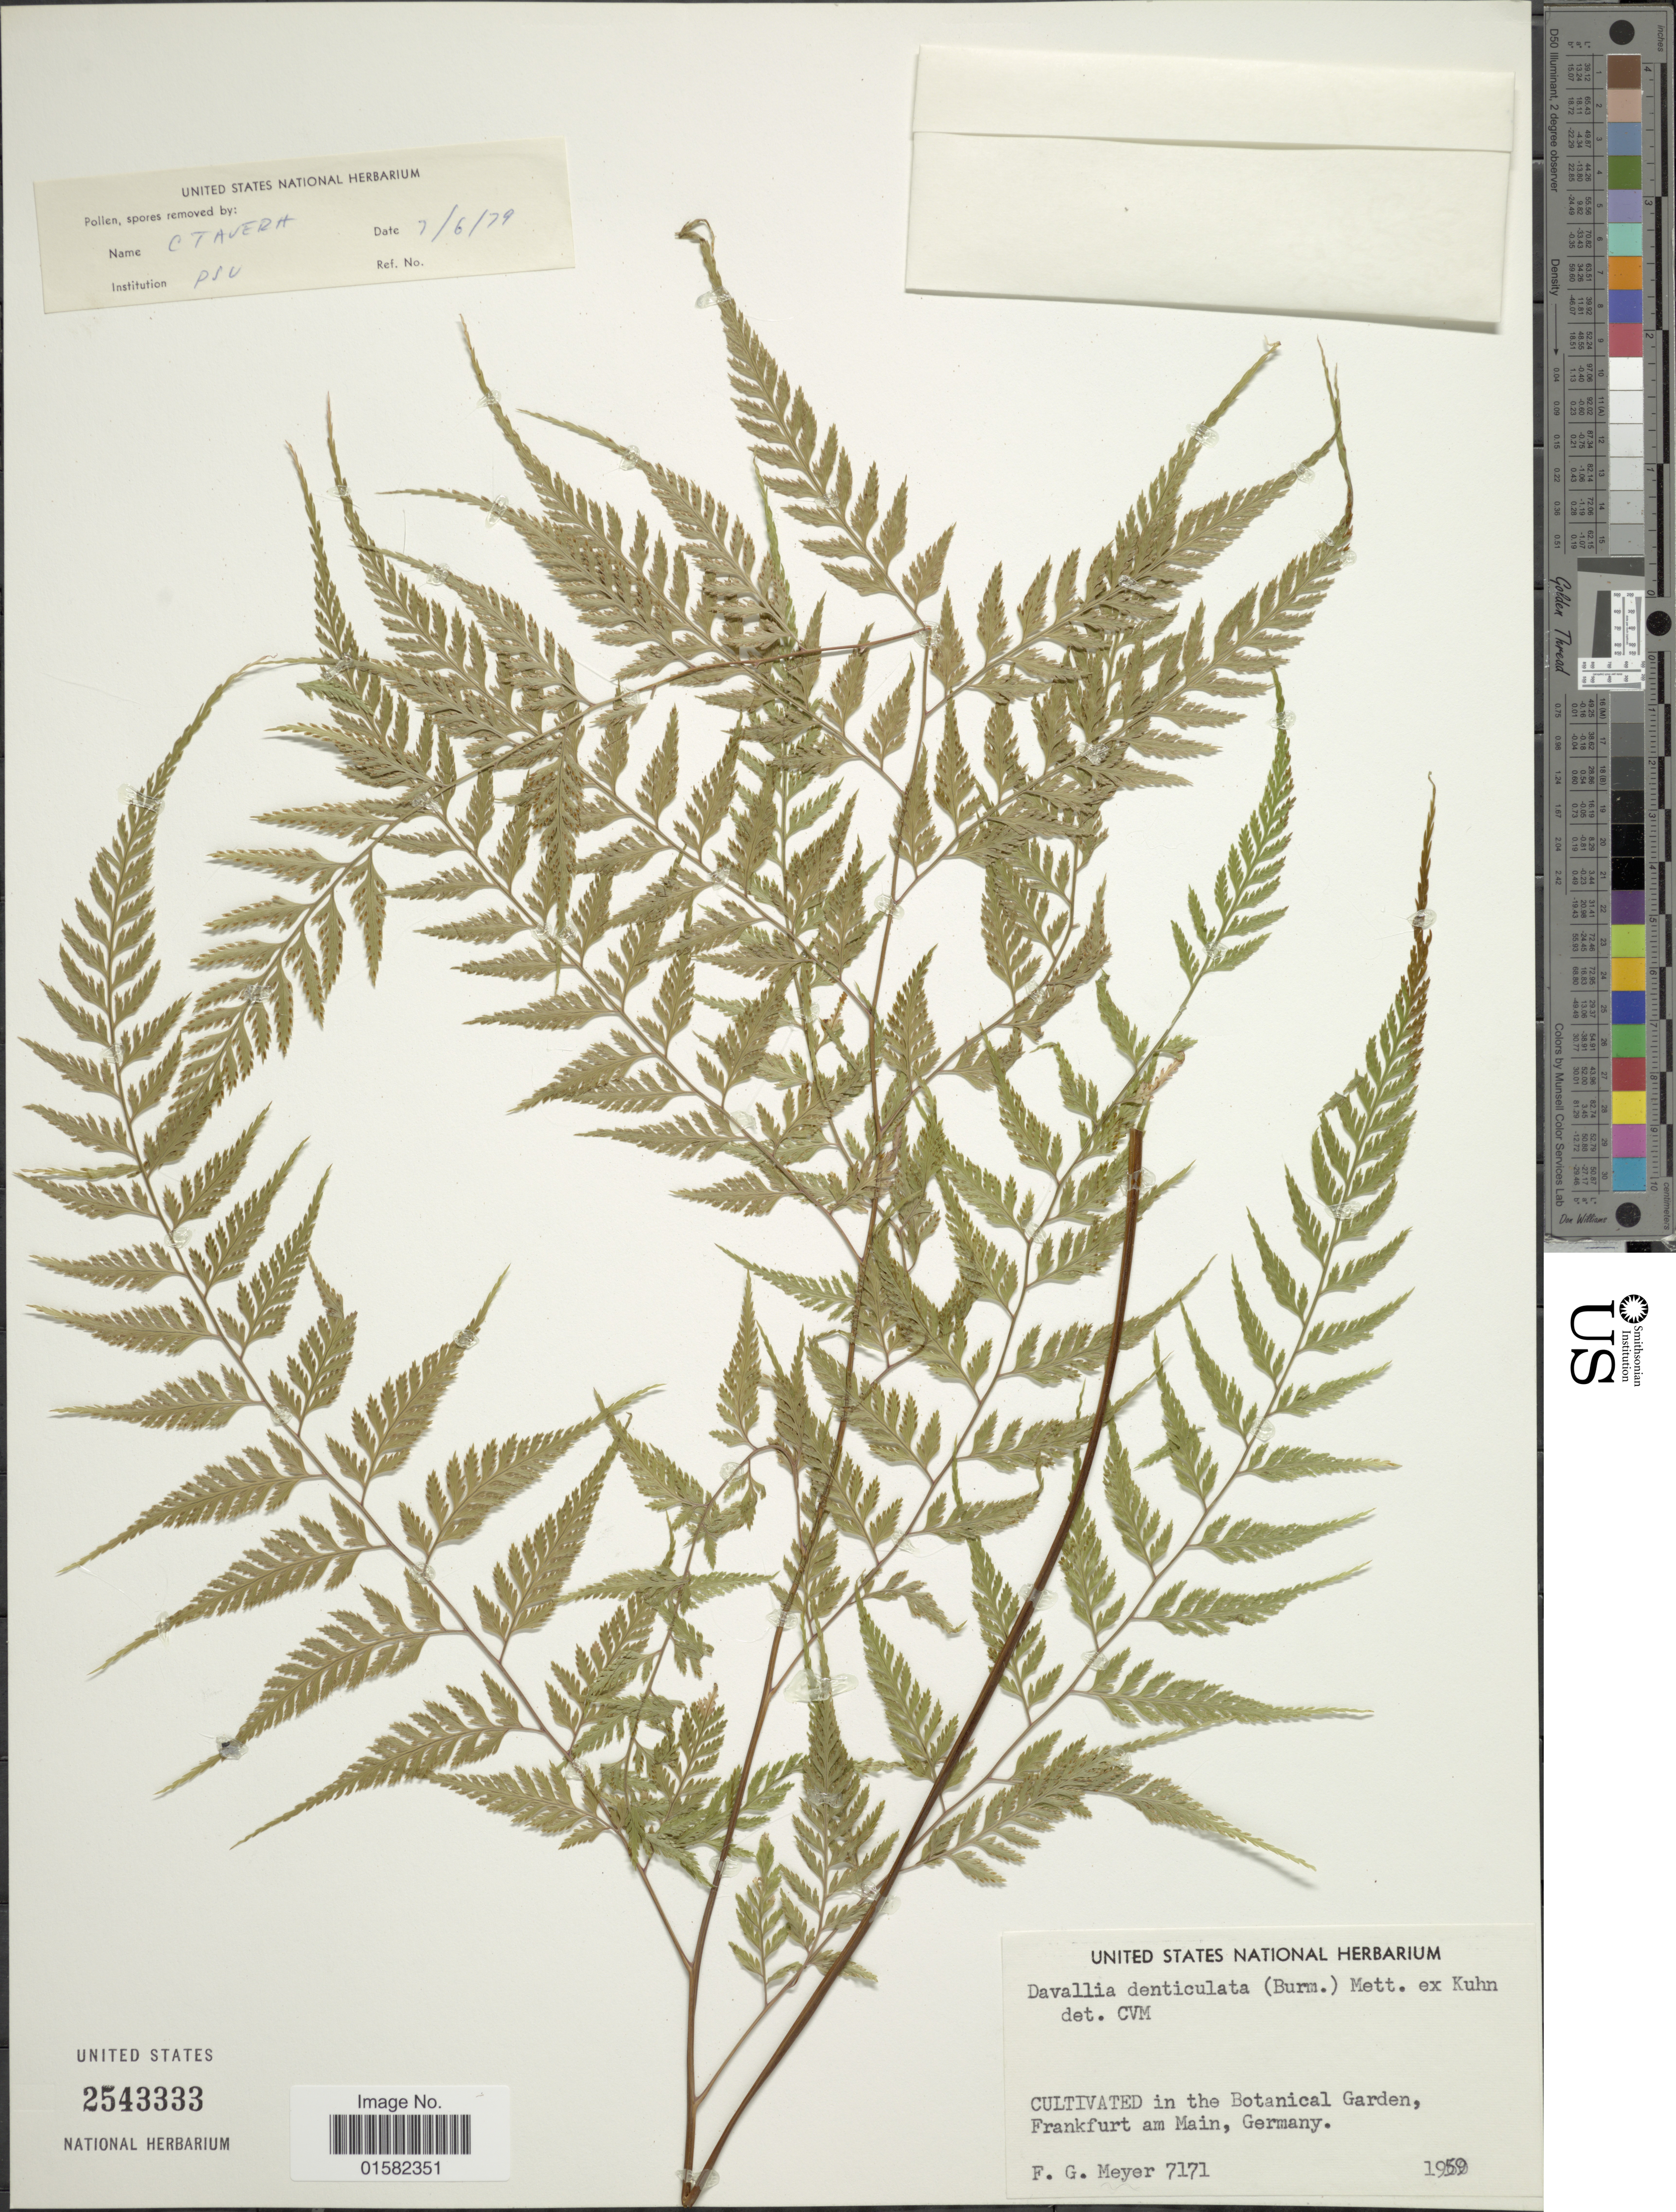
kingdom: Plantae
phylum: Tracheophyta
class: Polypodiopsida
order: Polypodiales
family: Davalliaceae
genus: Wibelia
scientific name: Wibelia denticulata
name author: (Burm. f.) M. Kato & Tsutsumi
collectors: F. G. Meyer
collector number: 7171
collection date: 1959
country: Germany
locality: In the Botanical Garden, Frankfurt am Main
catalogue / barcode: US 2543333